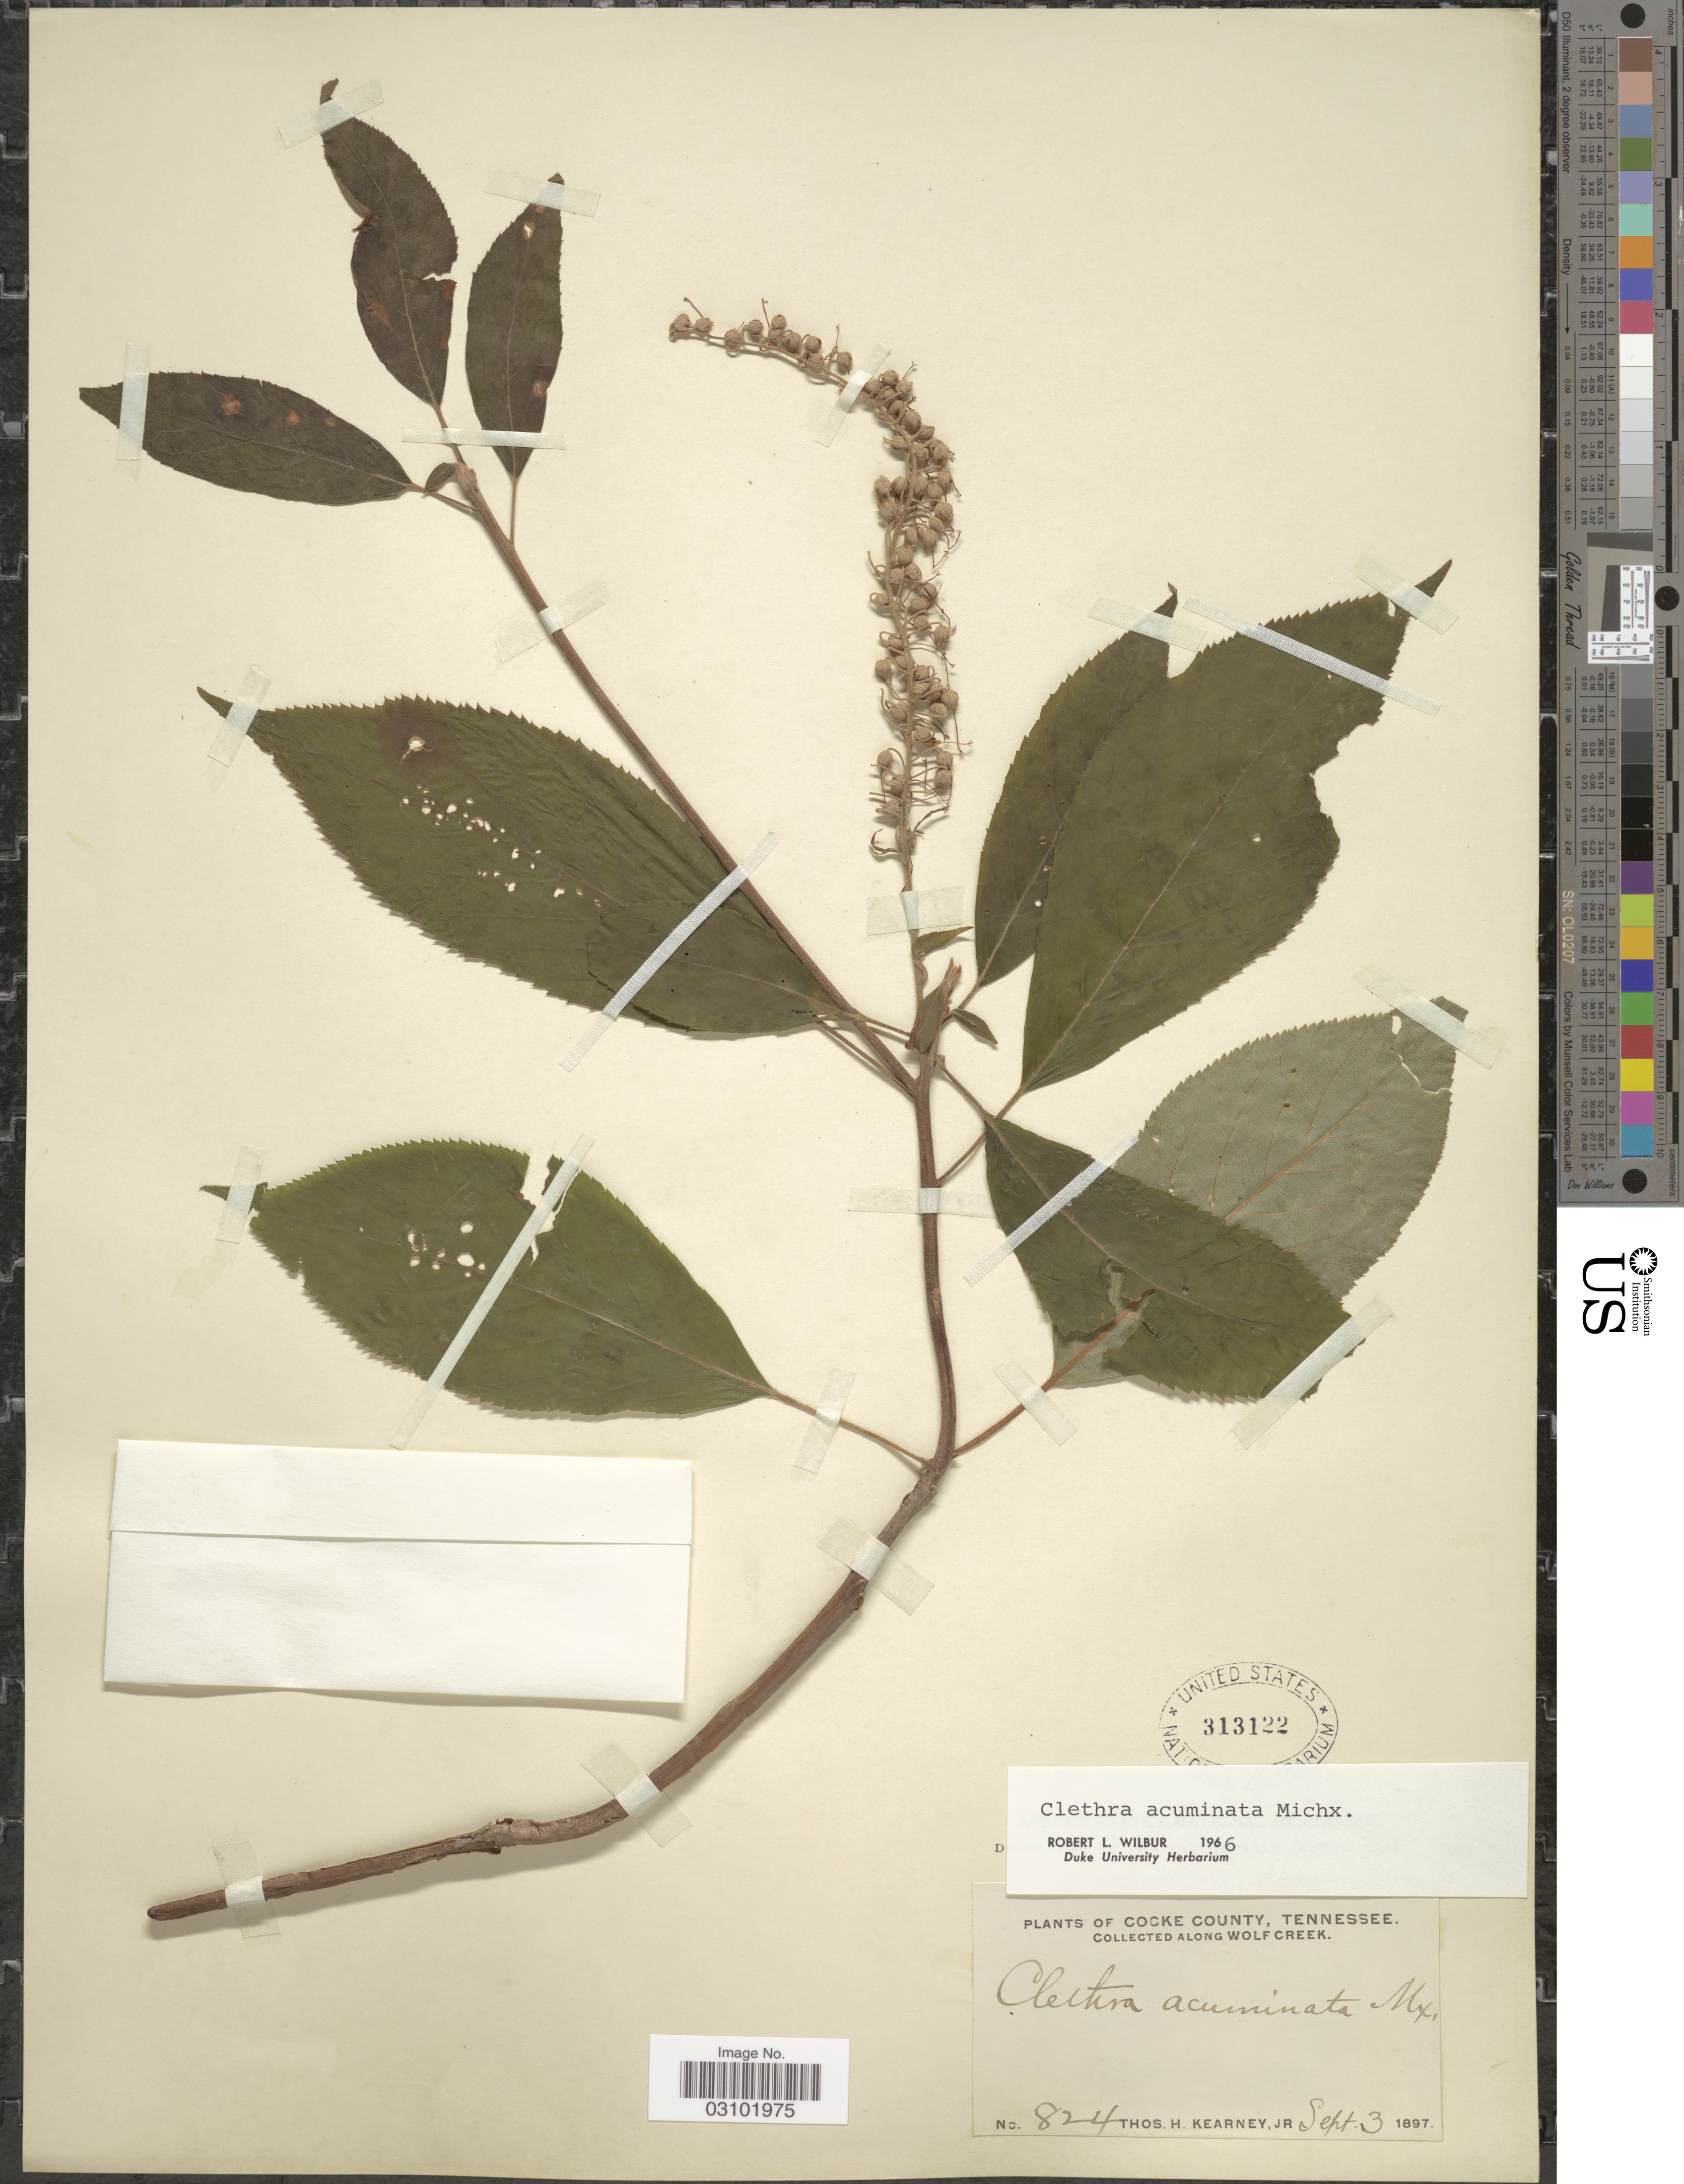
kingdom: Plantae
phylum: Tracheophyta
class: Magnoliopsida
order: Ericales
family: Clethraceae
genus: Clethra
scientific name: Clethra acuminata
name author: Michx.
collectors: T. H. Kearney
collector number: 824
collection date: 1897-09-03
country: United States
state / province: Tennessee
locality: Cocke County, Along Wolf Creek.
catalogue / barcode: US 313122